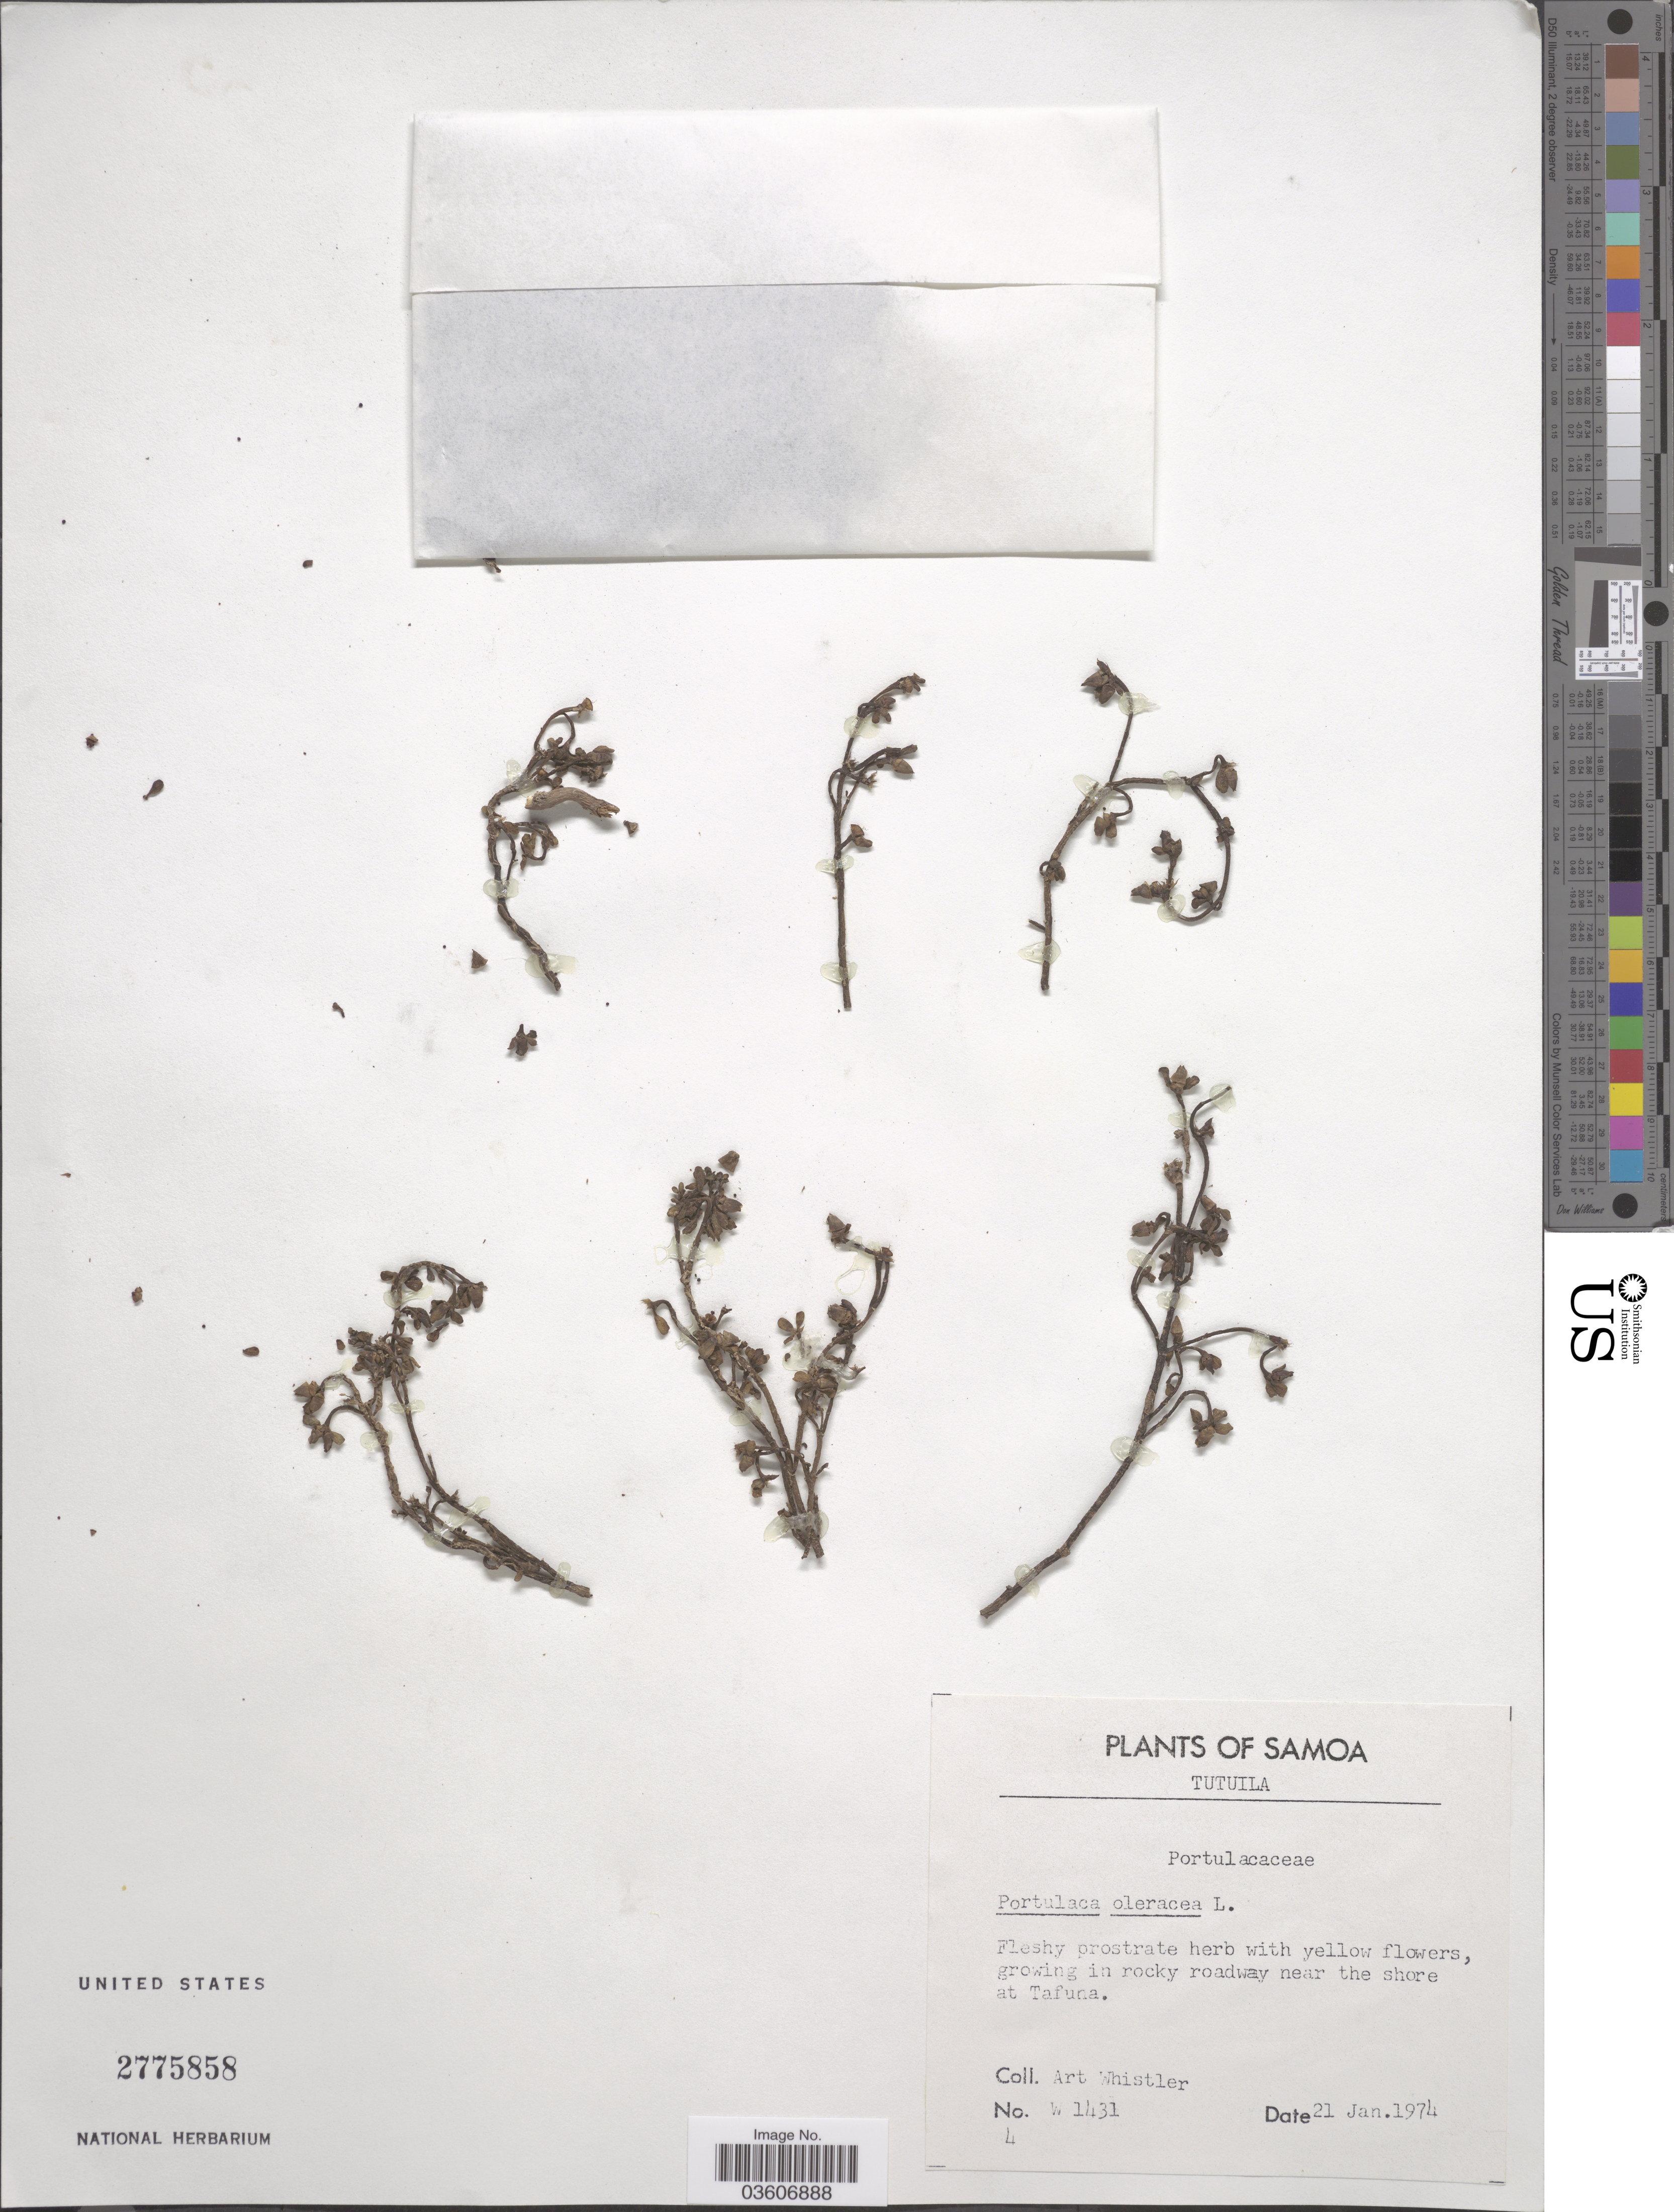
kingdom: Plantae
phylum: Tracheophyta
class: Magnoliopsida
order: Caryophyllales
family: Portulacaceae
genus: Portulaca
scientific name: Portulaca oleracea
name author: L.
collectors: A. Whistler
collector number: W 1431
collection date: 1974-01-21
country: American Samoa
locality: Tutuila, growing in rocky roadway near the shore at Tafuna.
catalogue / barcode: US 2775858